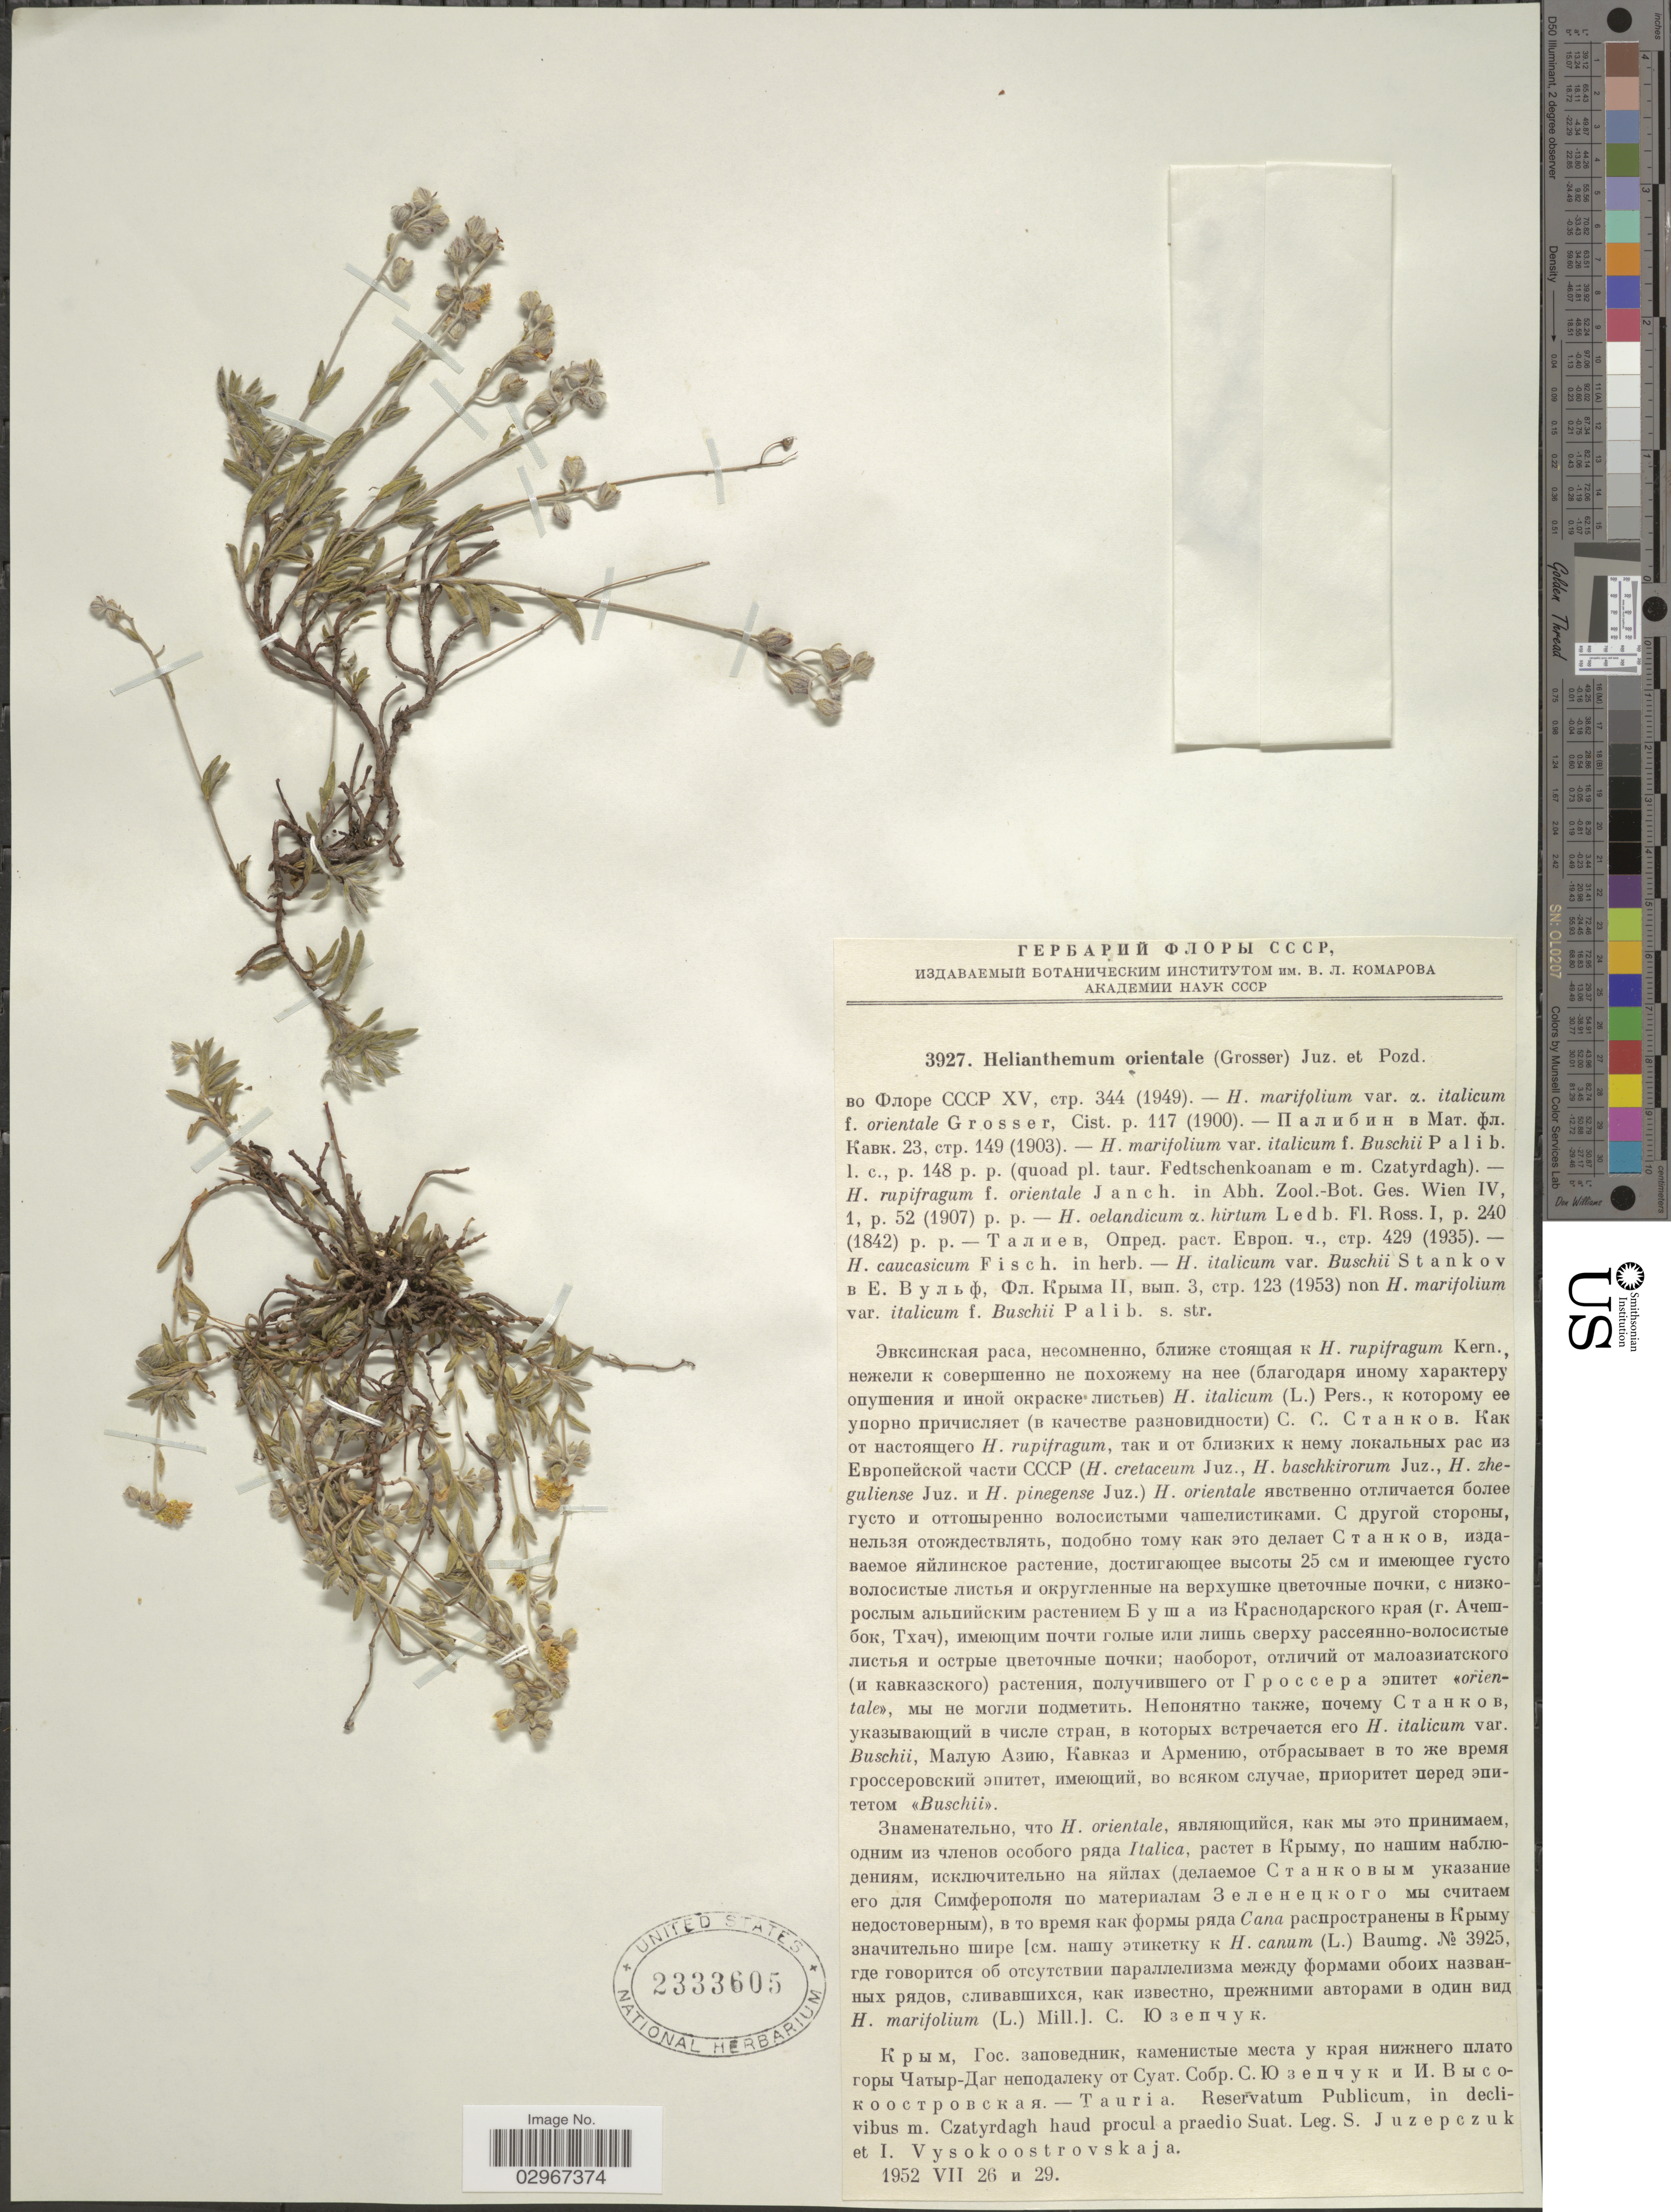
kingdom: Plantae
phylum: Tracheophyta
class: Magnoliopsida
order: Malvales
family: Cistaceae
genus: Helianthemum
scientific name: Helianthemum orientale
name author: Juz. & Pozd.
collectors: S. V. Juzepczuk & I. Vysokoostrovskaja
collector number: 3927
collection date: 1952-07-26/1952-07-29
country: Ukraine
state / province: Crimea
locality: Tauria, Reservatum Publicum, in declivibus m. Czatyrdagh haud procul a praedio Suat.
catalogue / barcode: US 2333605